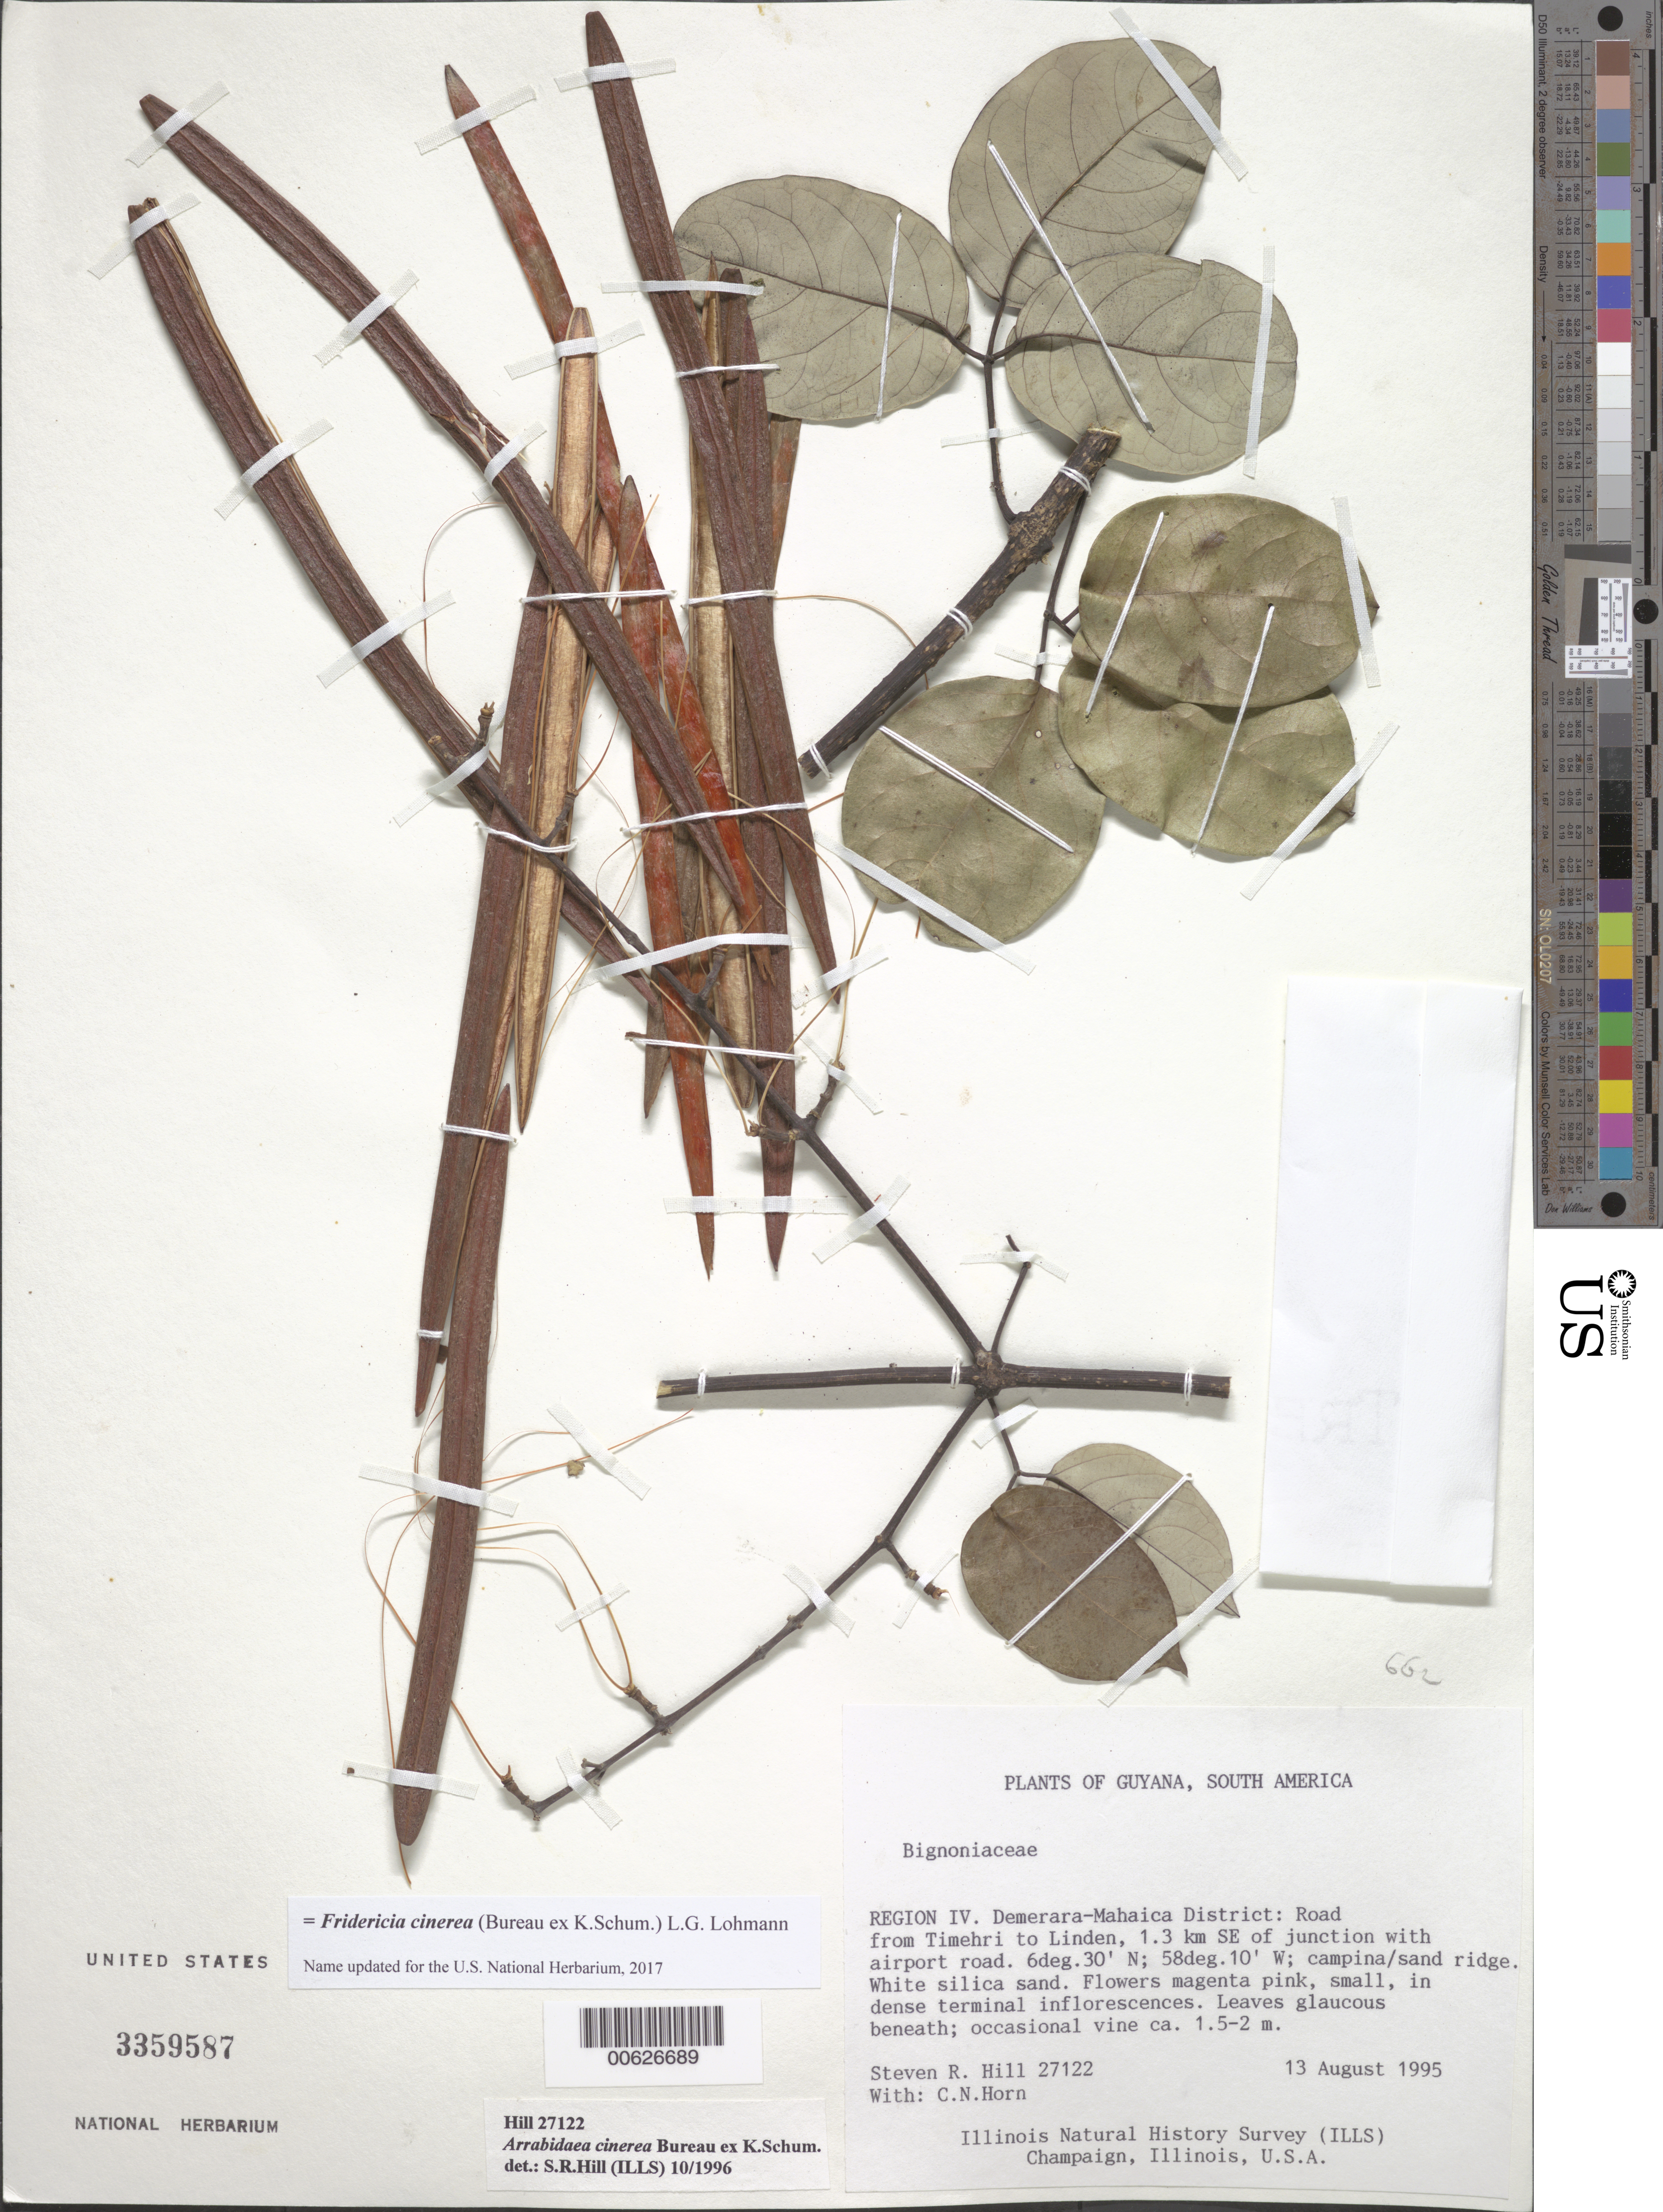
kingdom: Plantae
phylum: Tracheophyta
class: Magnoliopsida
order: Lamiales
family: Bignoniaceae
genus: Fridericia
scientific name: Fridericia cinerea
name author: (Bureau ex K. Schum.) L.G. Lohmann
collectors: S. R. Hill & C. N. Horn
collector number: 27122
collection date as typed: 13-Aug-95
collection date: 1995-08-13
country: Guyana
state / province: Demerara-Mahaica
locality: Timehri to Linden road, 1.3 km SE of junc. with airport road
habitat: Campina/ sand ridge. White silica sand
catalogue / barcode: US 3359587